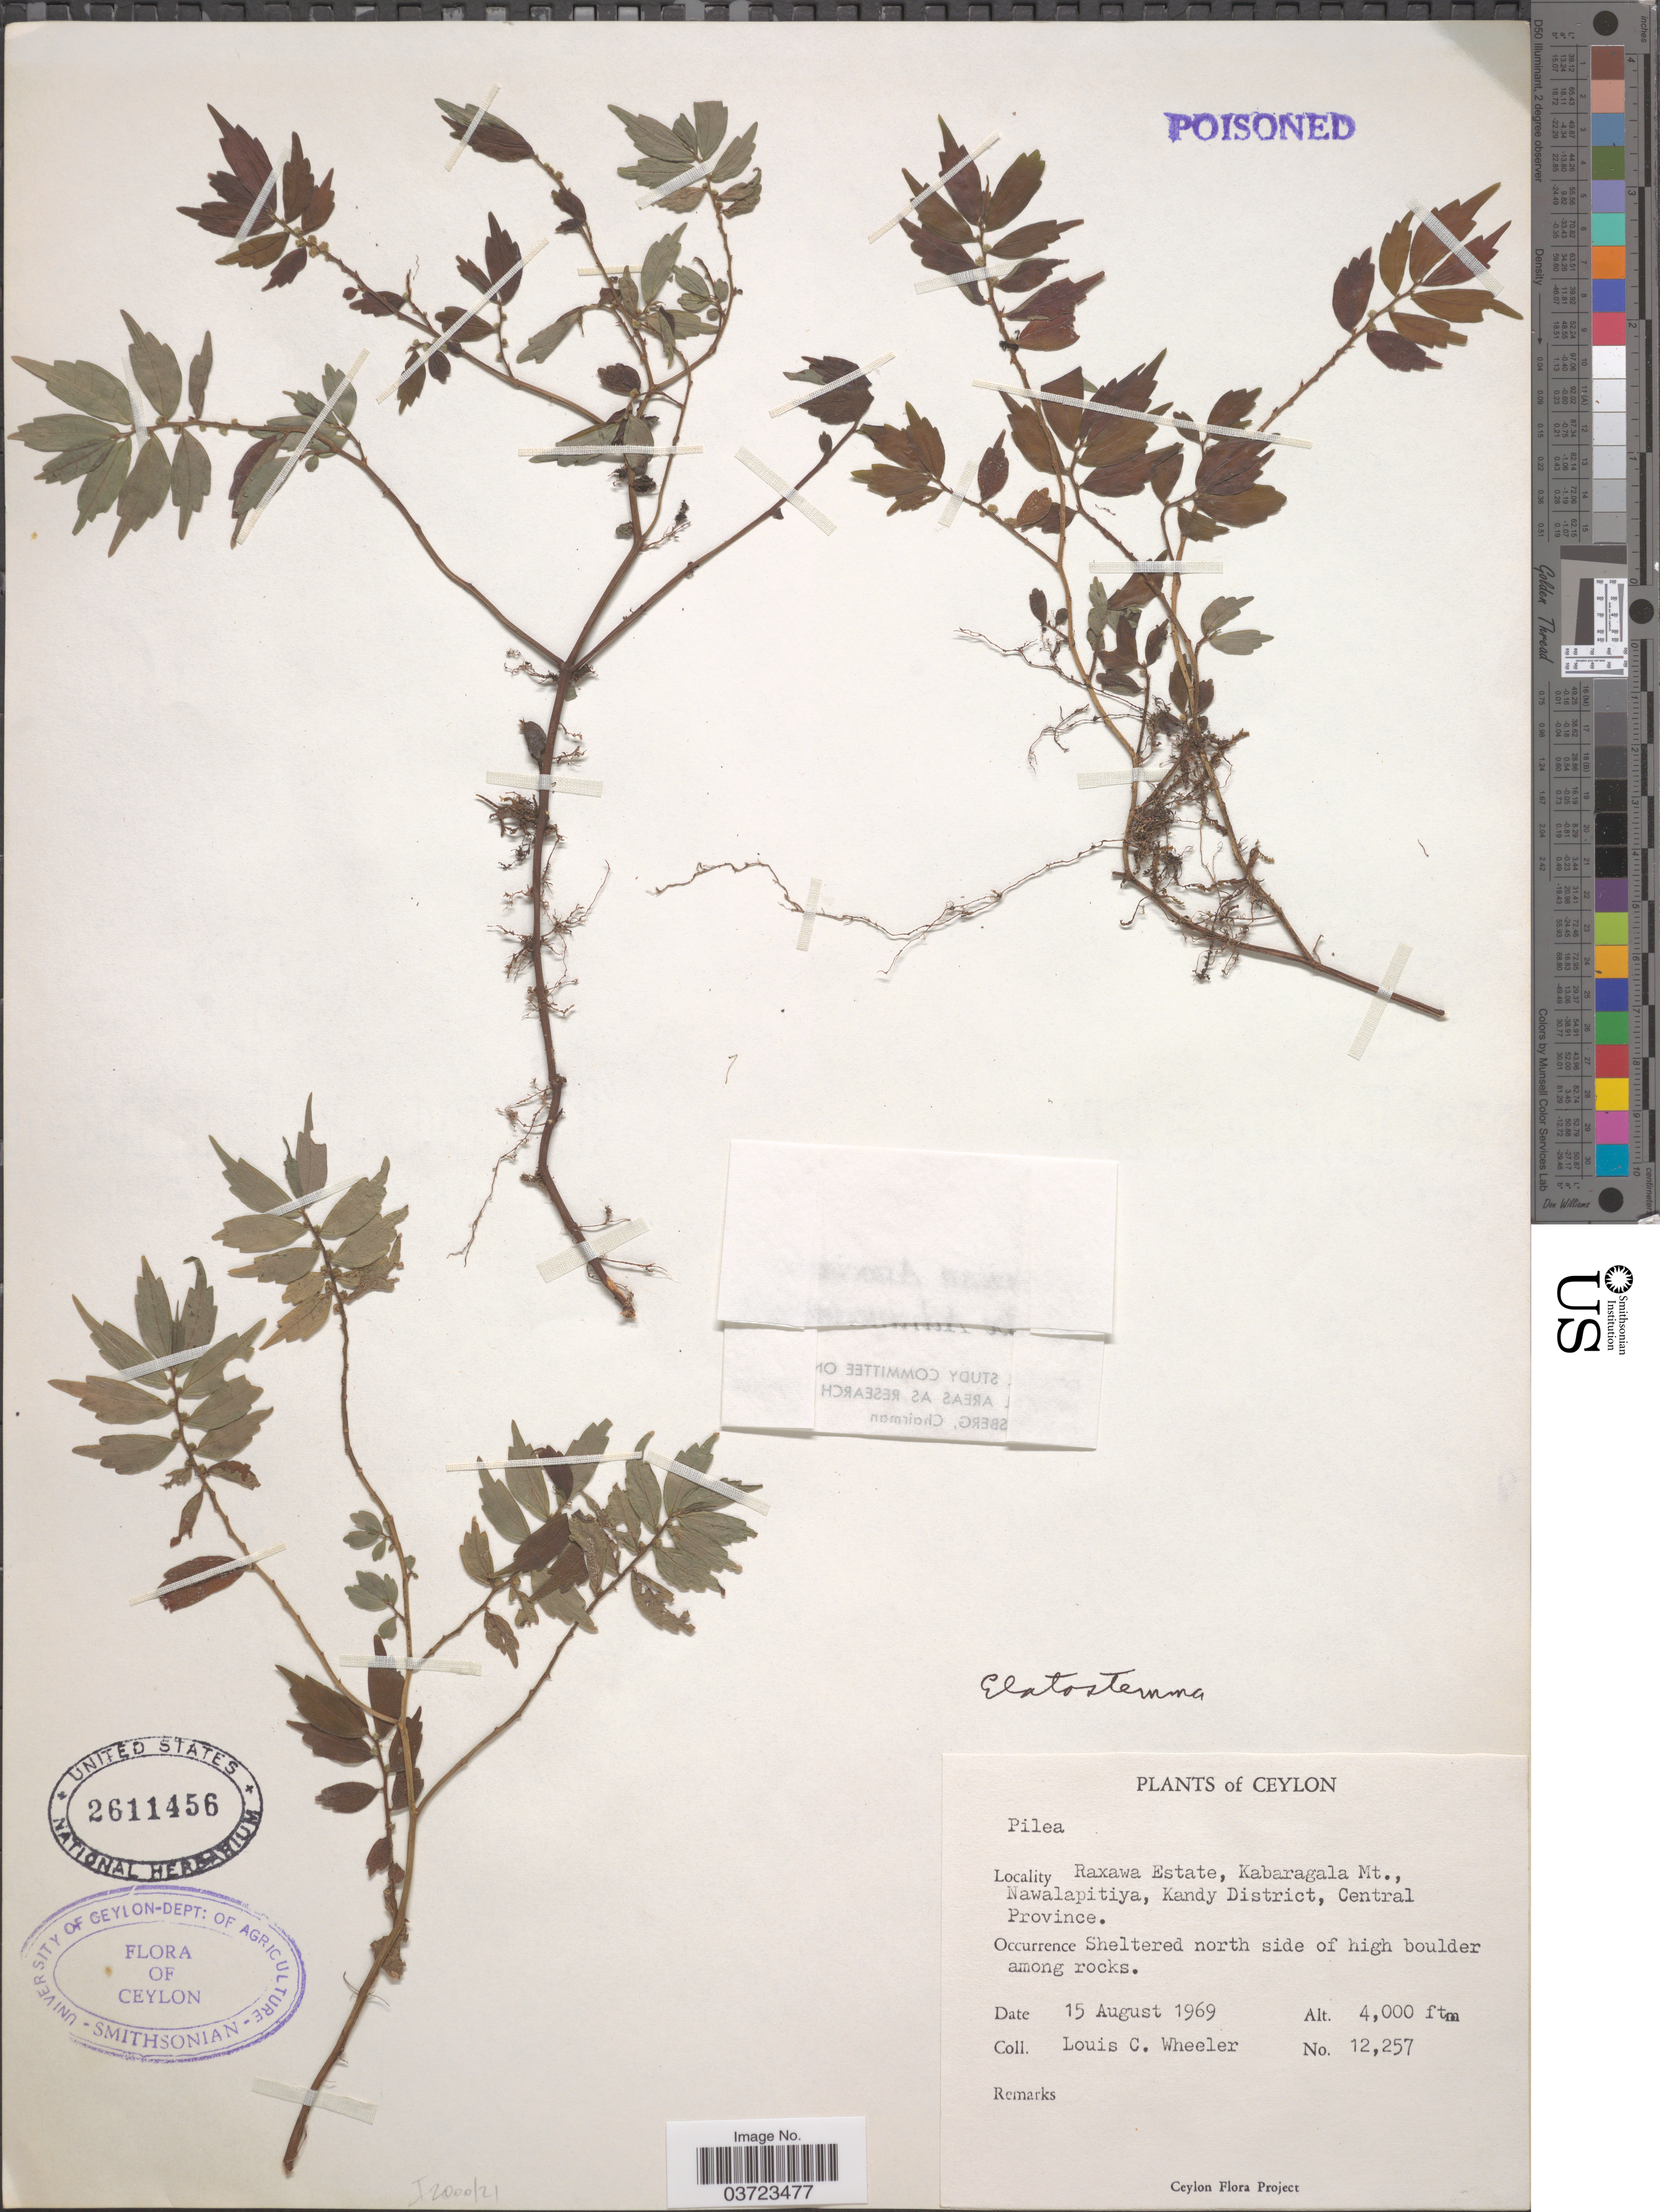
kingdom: Plantae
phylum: Tracheophyta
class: Magnoliopsida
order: Rosales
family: Urticaceae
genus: Elatostema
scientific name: Elatostema sp.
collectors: L. C. Wheeler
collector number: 12257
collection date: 1969-08-15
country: Sri Lanka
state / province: Central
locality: Ceylon. Raxawa Estate, Kabaragala Mt., Nawalapitiya, Kandy District, Central Province. Sheltered north side of high boulder among rocks.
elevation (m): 1219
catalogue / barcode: US 2611456